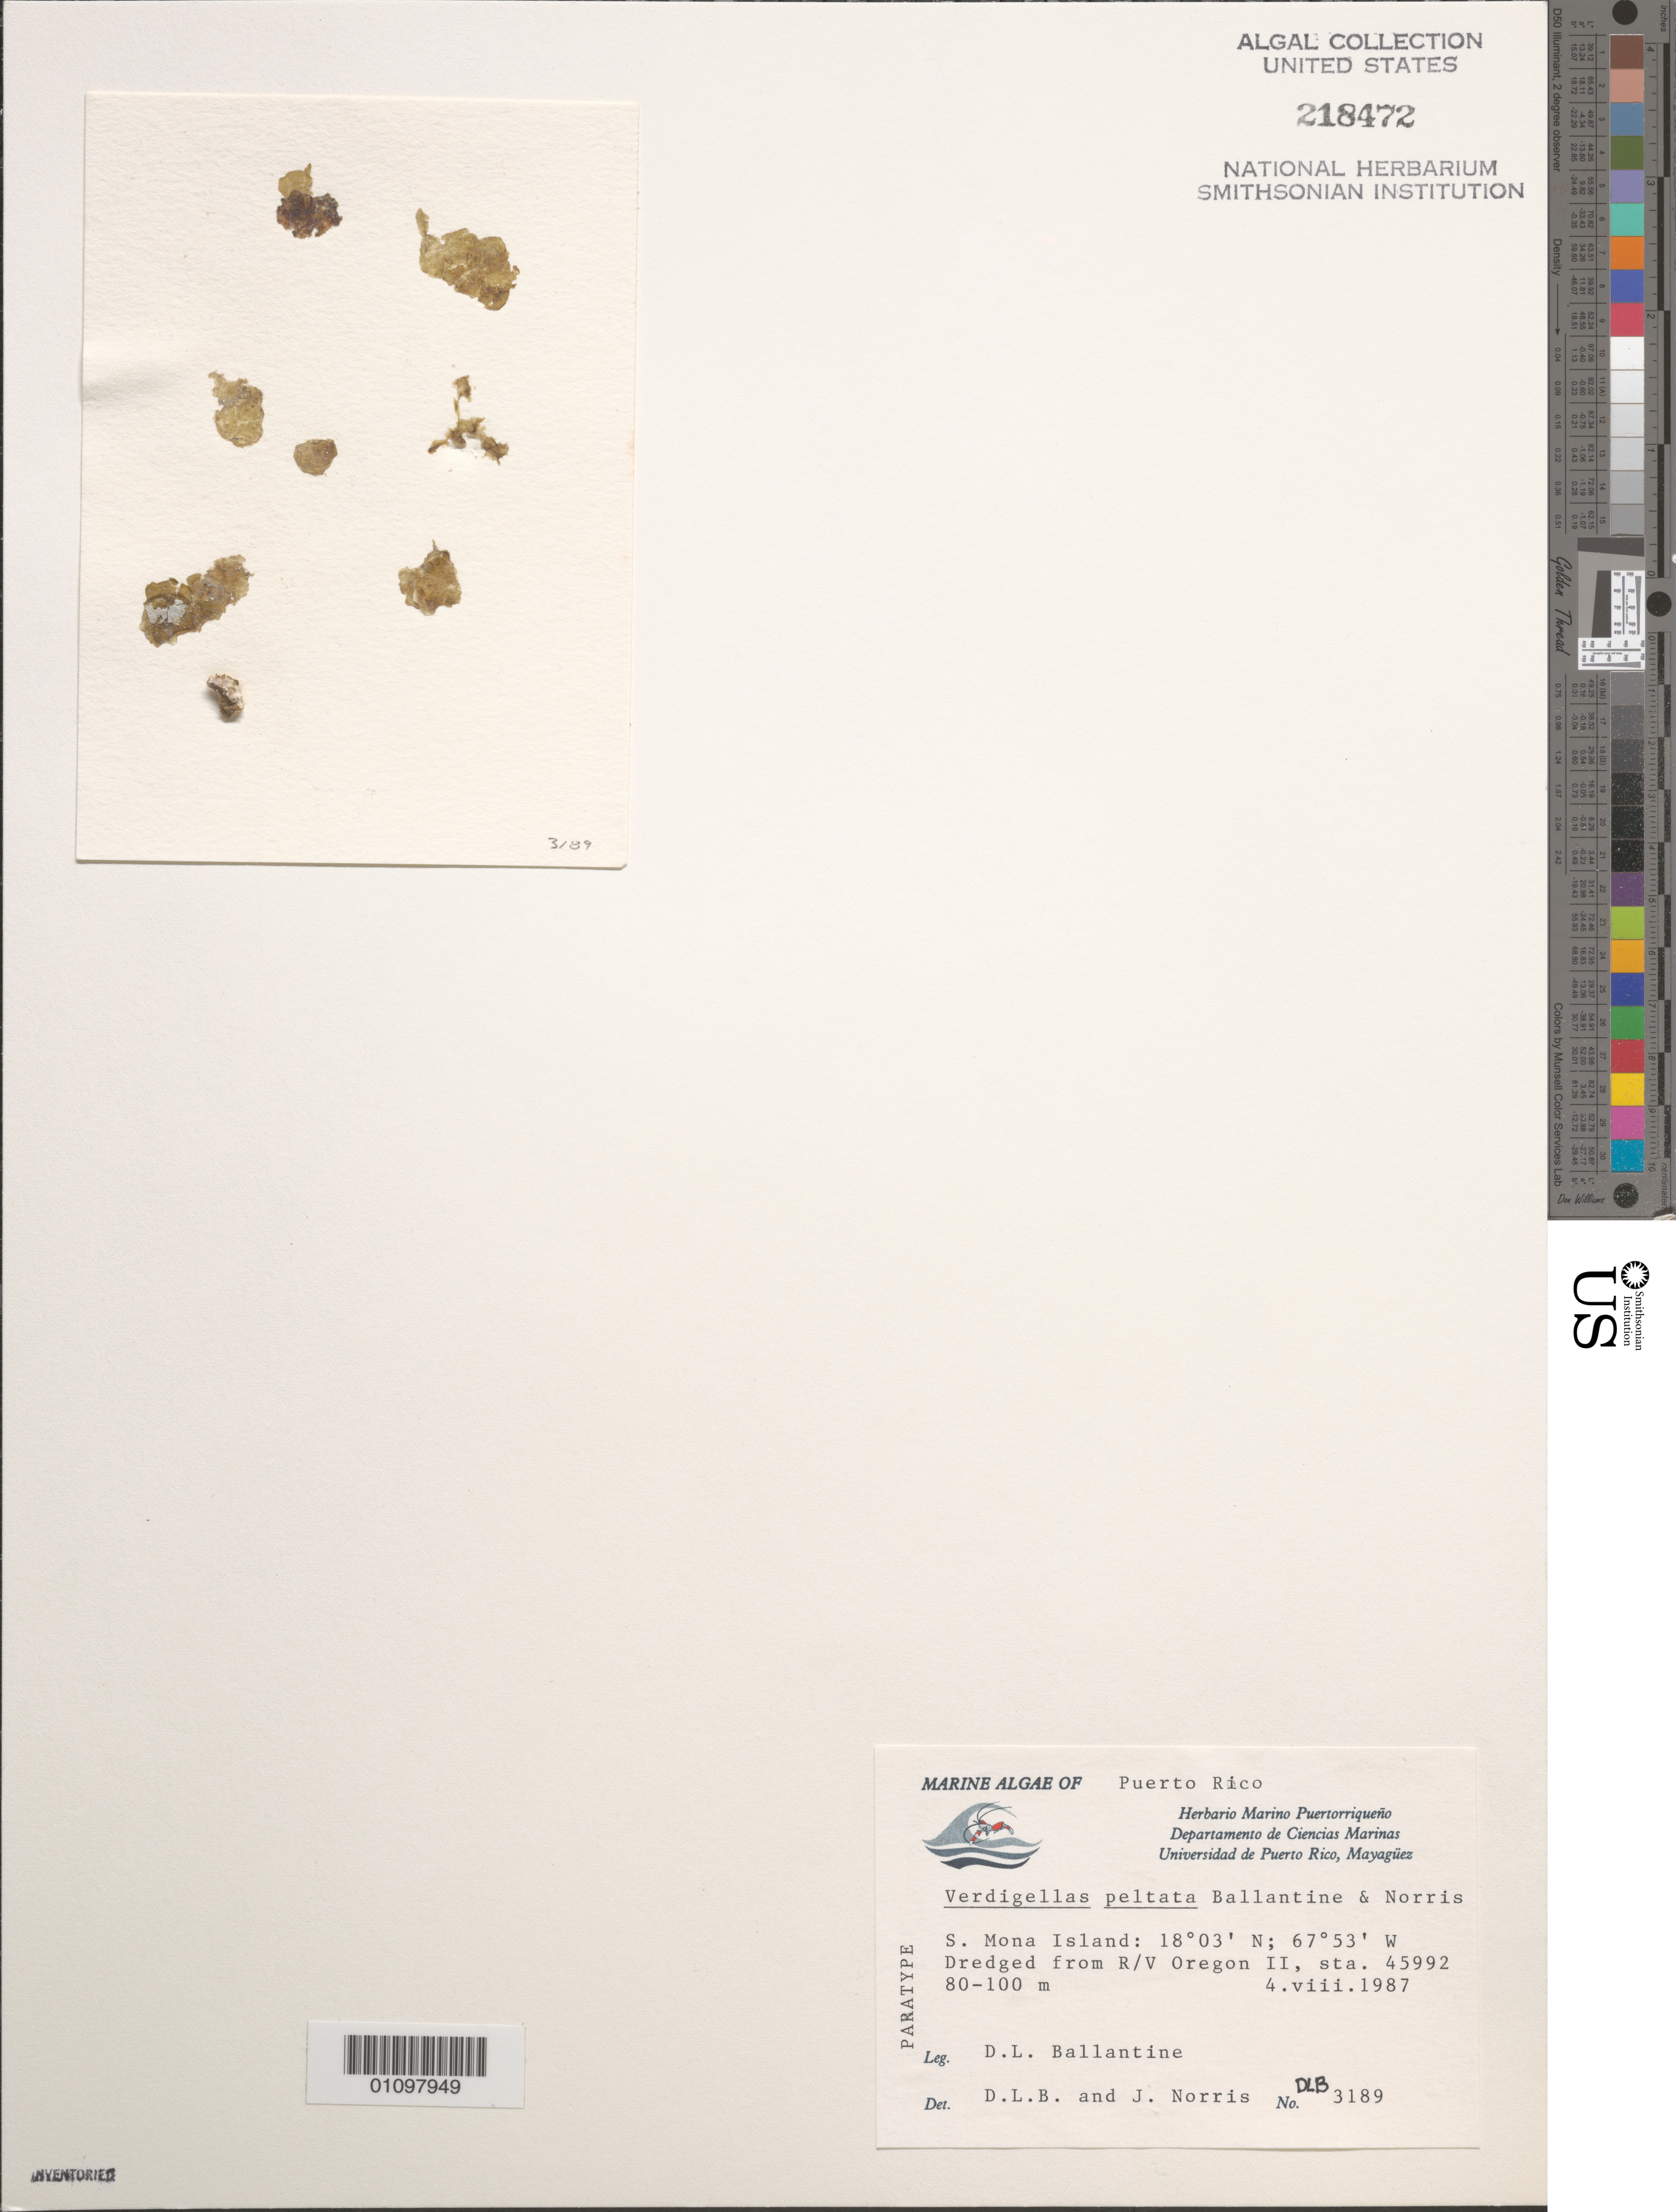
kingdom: Plantae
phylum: Chlorophyta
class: Prasinophyceae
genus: Verdigellas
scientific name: Verdigellas peltata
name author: D.L. Ballant. & J.N. Norris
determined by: Ballantine, D. L.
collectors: D.L. Ballantine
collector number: DLB 3189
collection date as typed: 04 Aug 1987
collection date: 1987-08-04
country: Puerto Rico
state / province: Mayaguëz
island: South Mona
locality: South of Isla de Mona (S. Mona Island)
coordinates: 18 03'N, 67 53'W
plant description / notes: Paratype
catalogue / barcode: US 218472